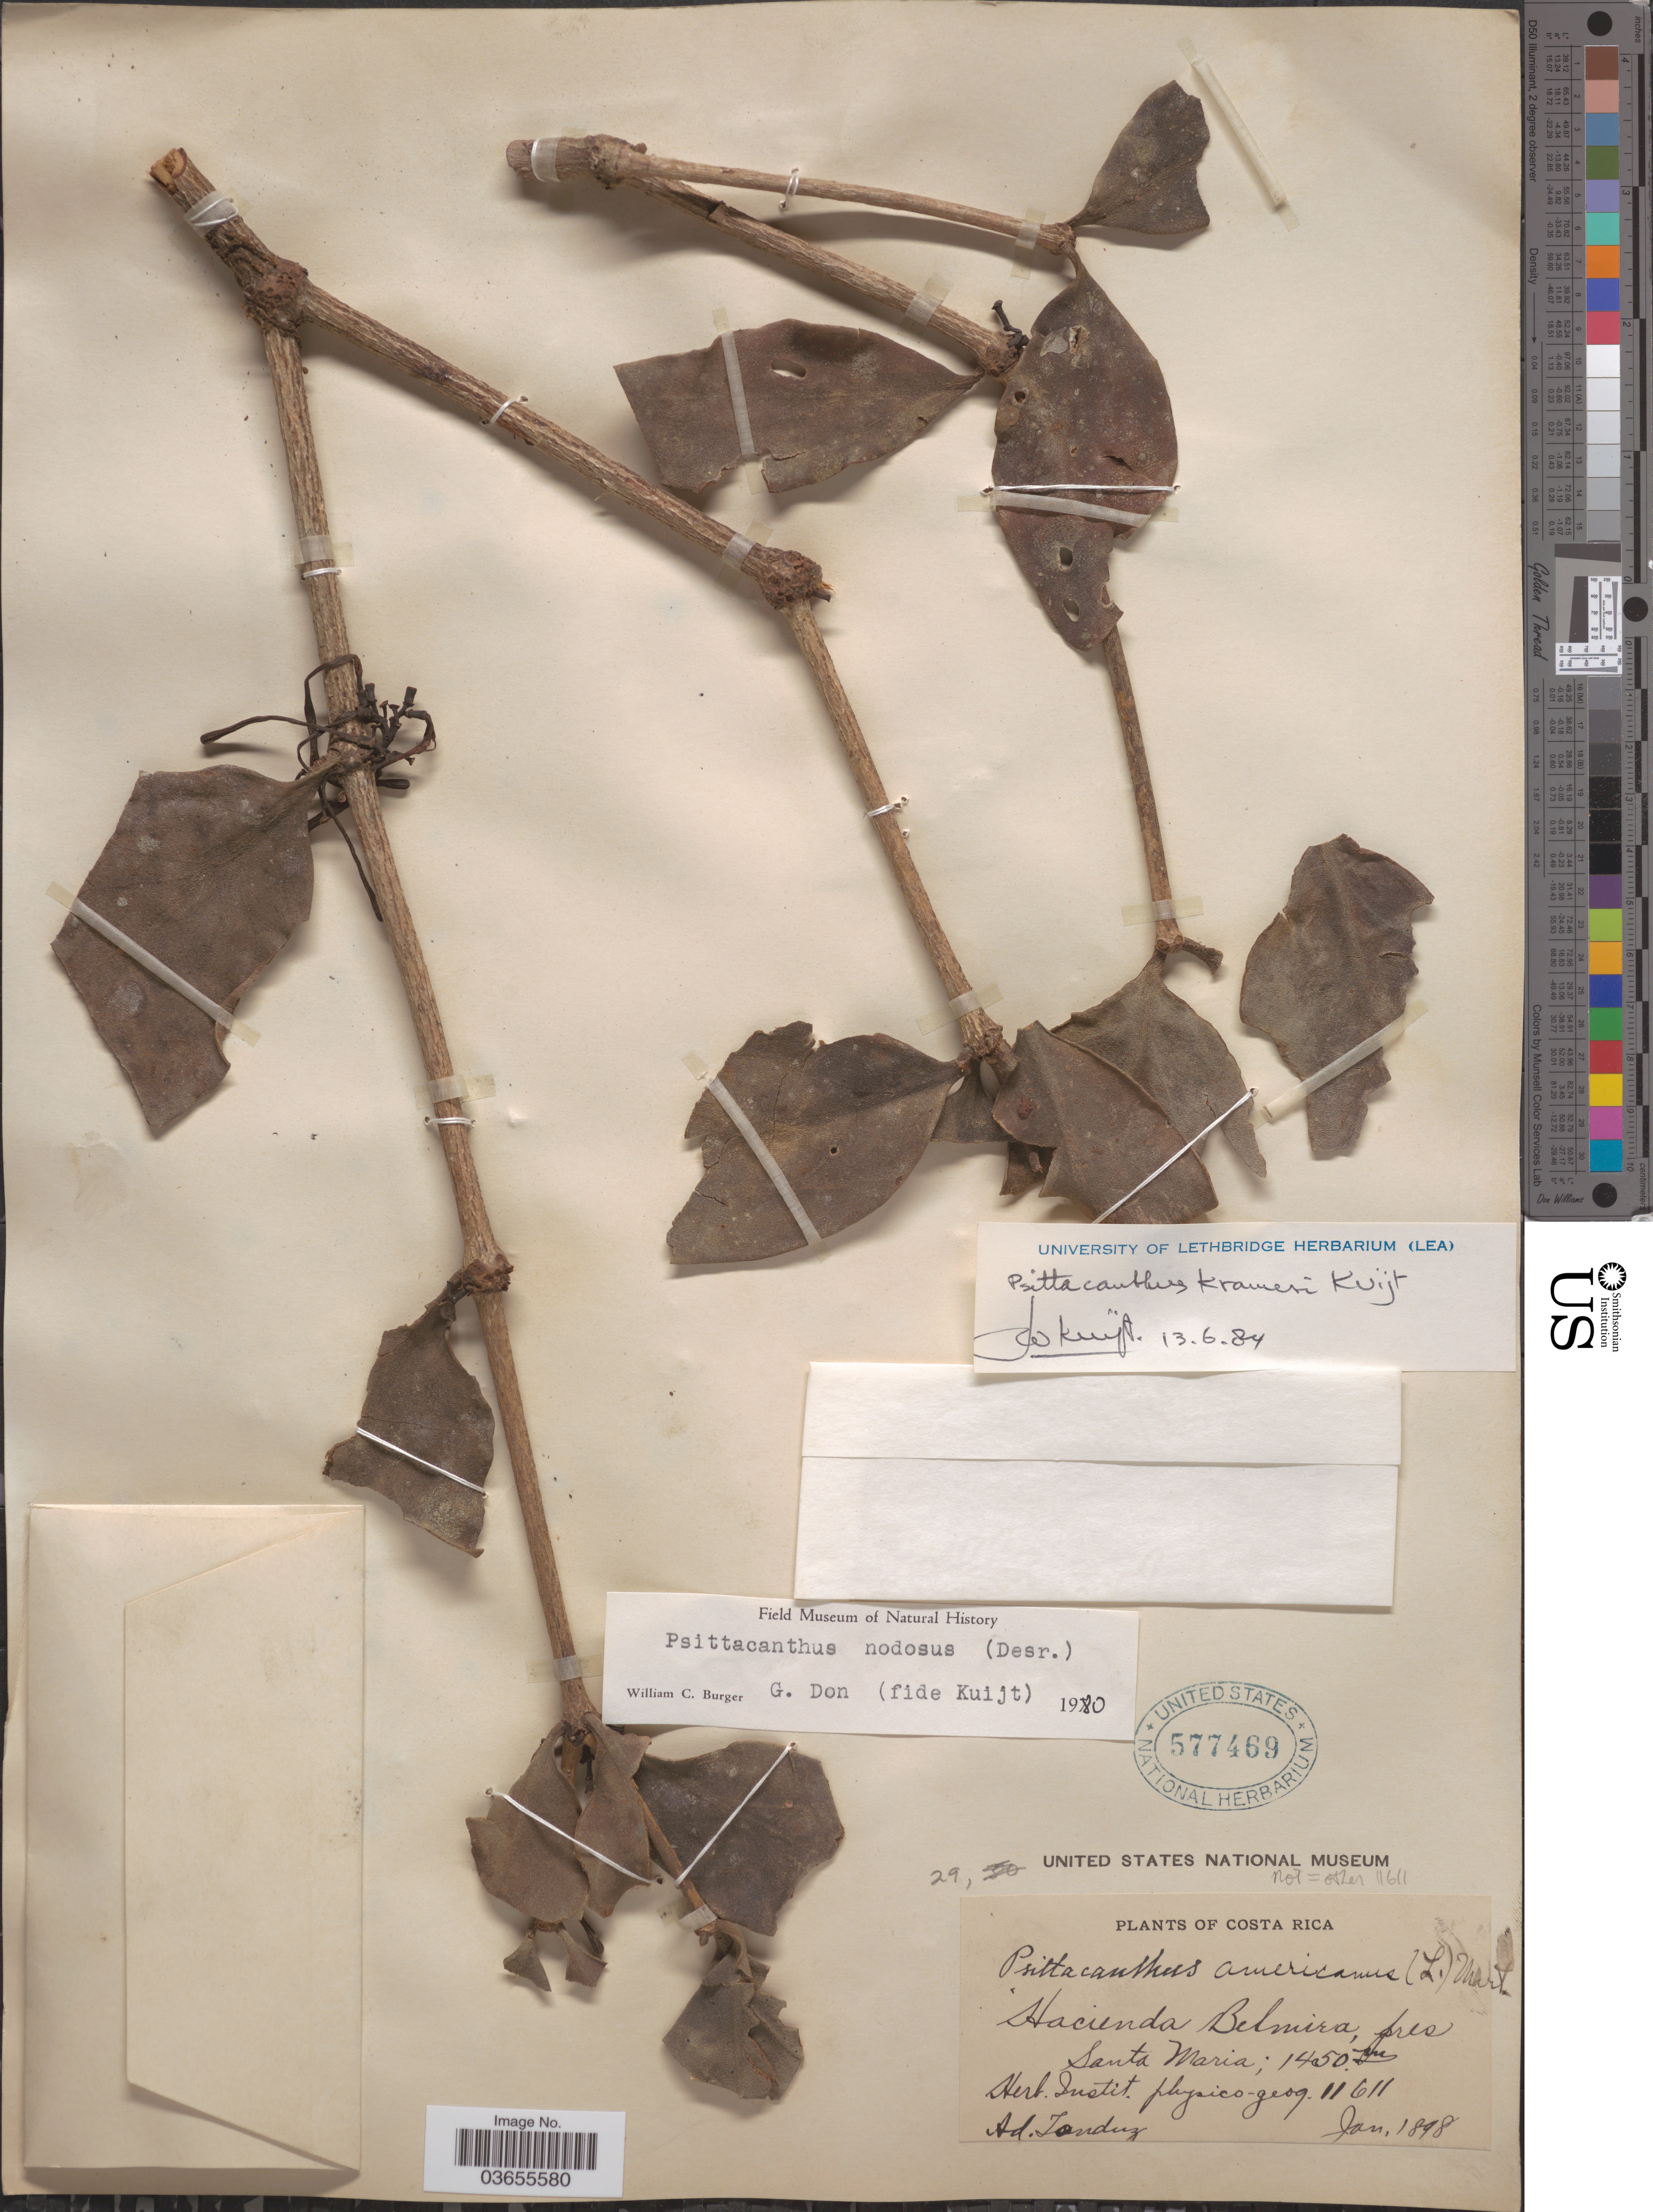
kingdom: Plantae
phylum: Tracheophyta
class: Magnoliopsida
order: Santalales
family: Loranthaceae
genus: Psittacanthus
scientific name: Psittacanthus krameri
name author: Kuijt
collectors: A. Tonduz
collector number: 11611?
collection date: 1898-01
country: Costa Rica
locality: Hacienda Belmira, pres Santa Maria.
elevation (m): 1450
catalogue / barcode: US 577469